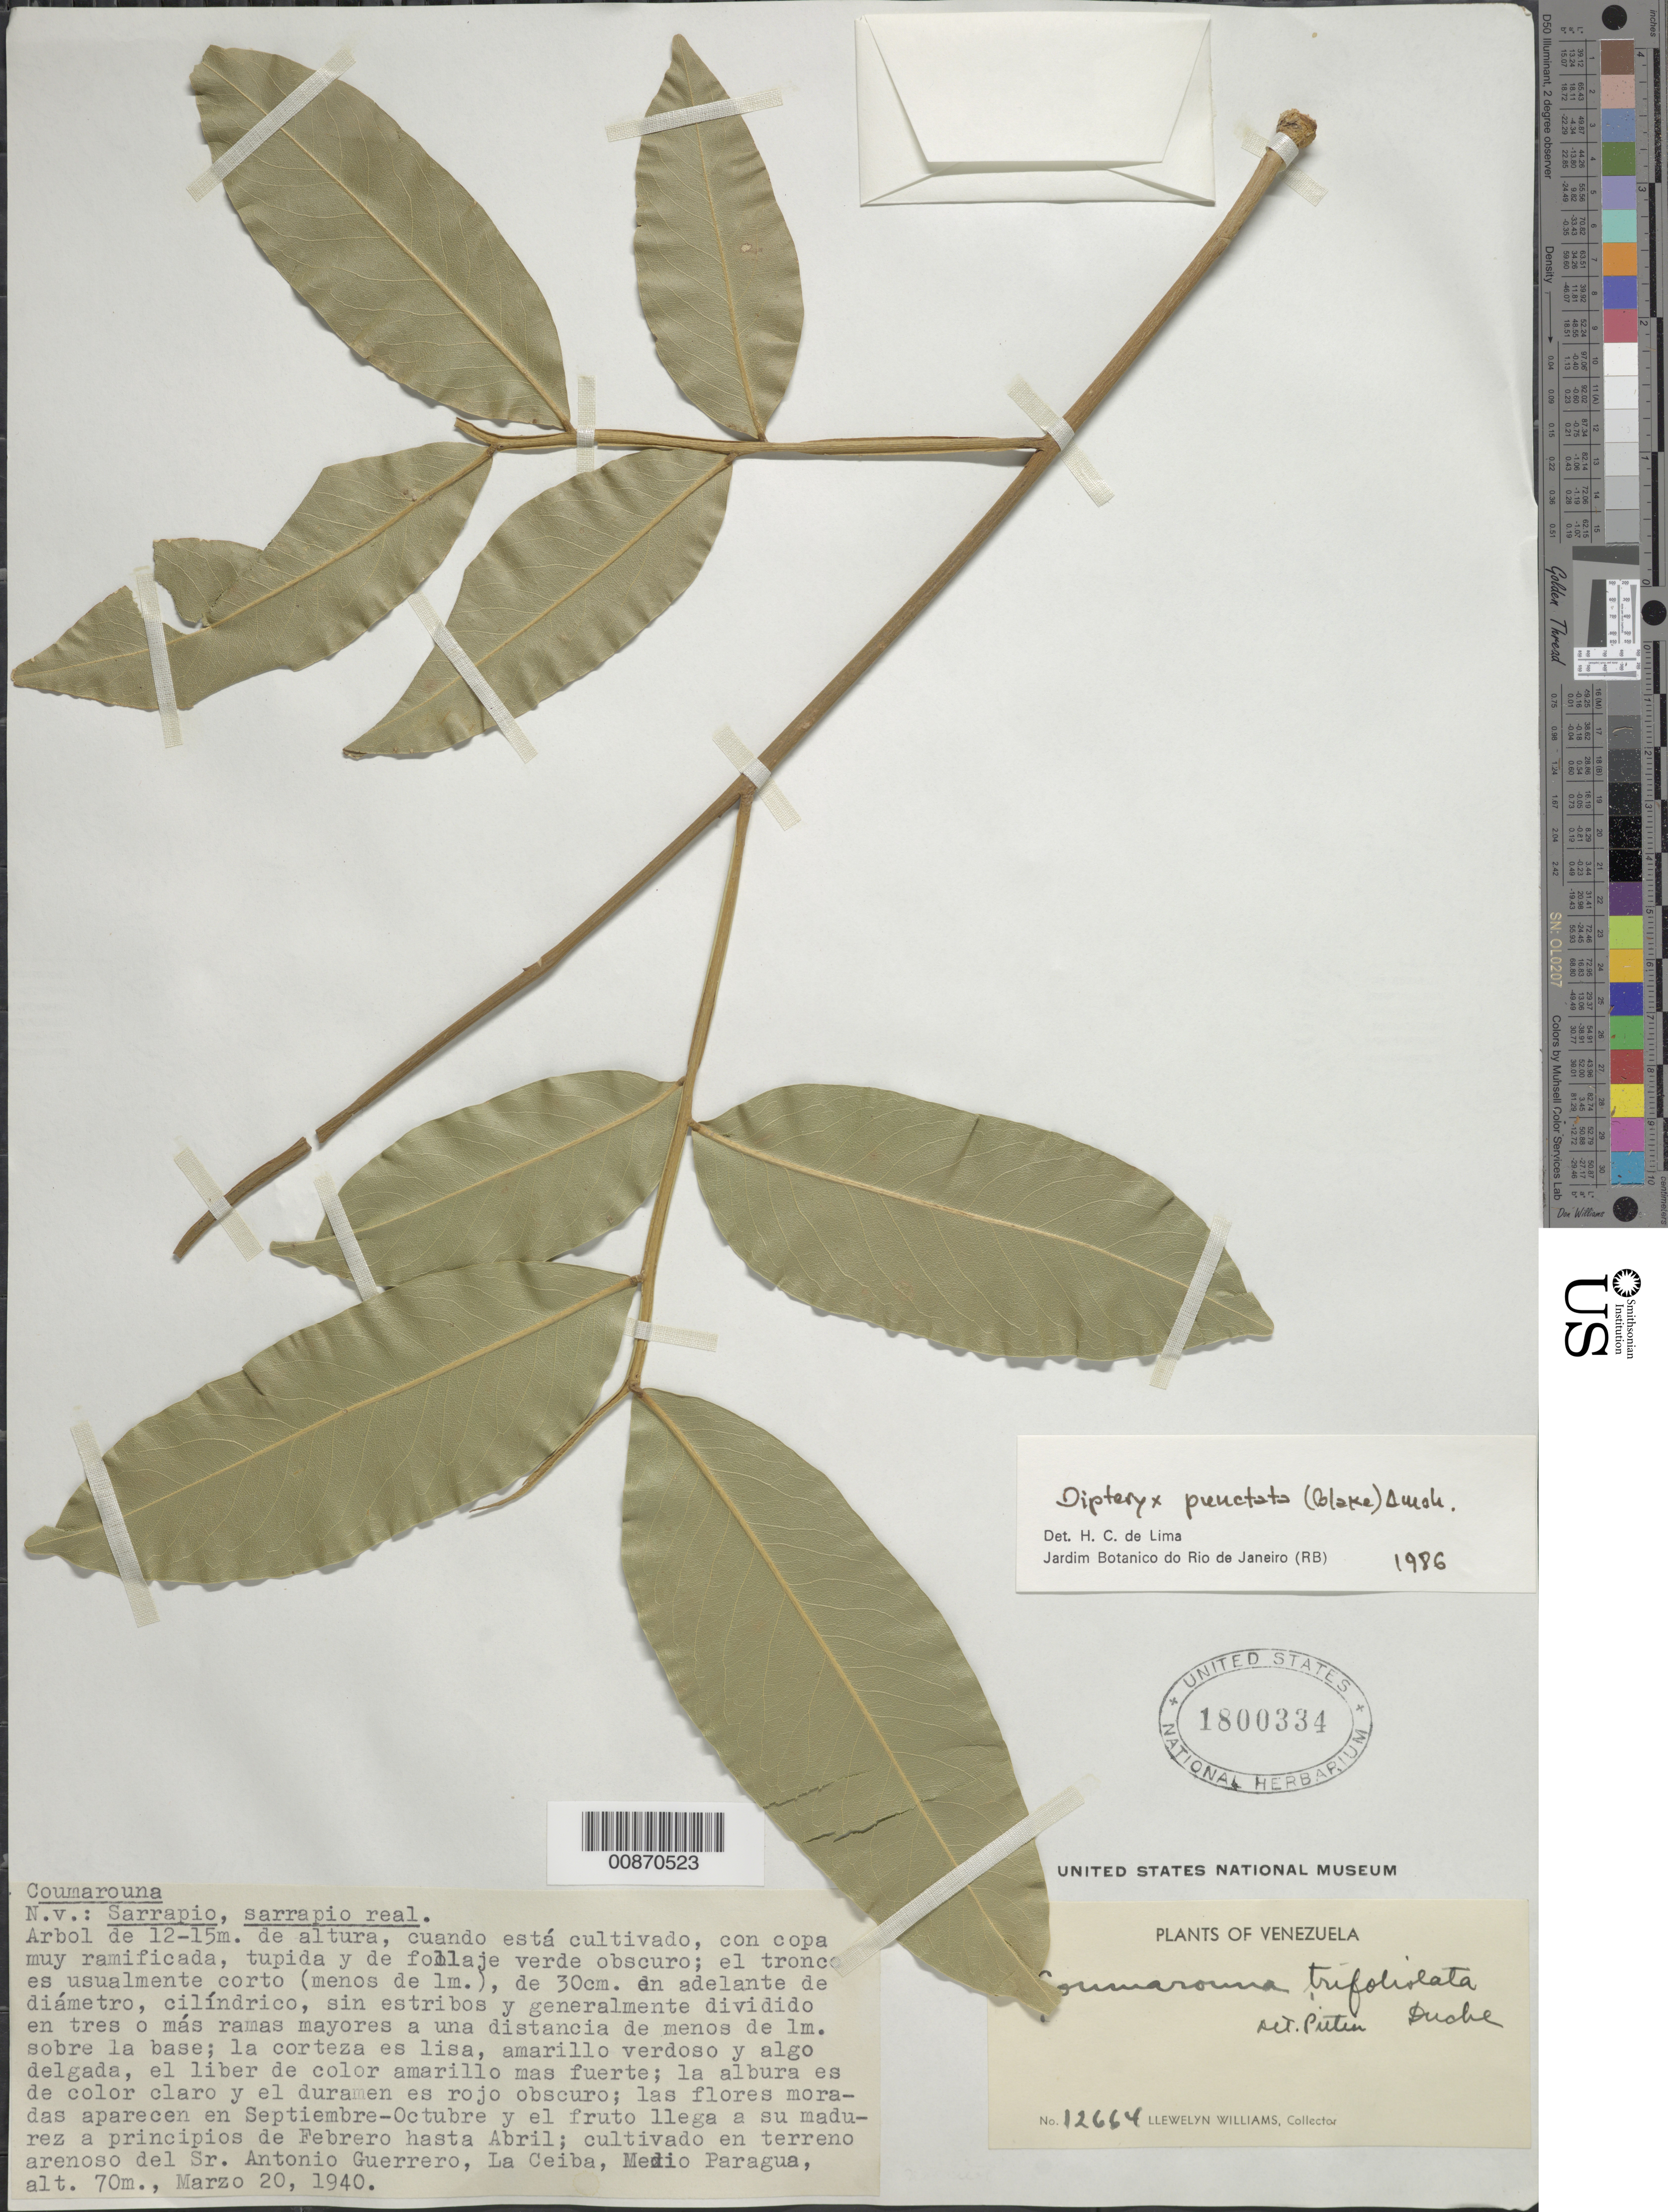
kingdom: Plantae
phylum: Tracheophyta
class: Magnoliopsida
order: Fabales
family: Fabaceae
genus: Dipteryx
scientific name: Dipteryx punctata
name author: (S.F. Blake) Amshoff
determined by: Lima, H. C. de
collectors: Ll. Williams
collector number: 12664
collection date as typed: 20-Mar-40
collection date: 1940-03-20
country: Venezuela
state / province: Bolívar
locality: Sr. Antonia Guerrero, La Ceiba, Medio Paragua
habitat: Terreno arenoso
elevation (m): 70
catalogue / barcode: US 1800334